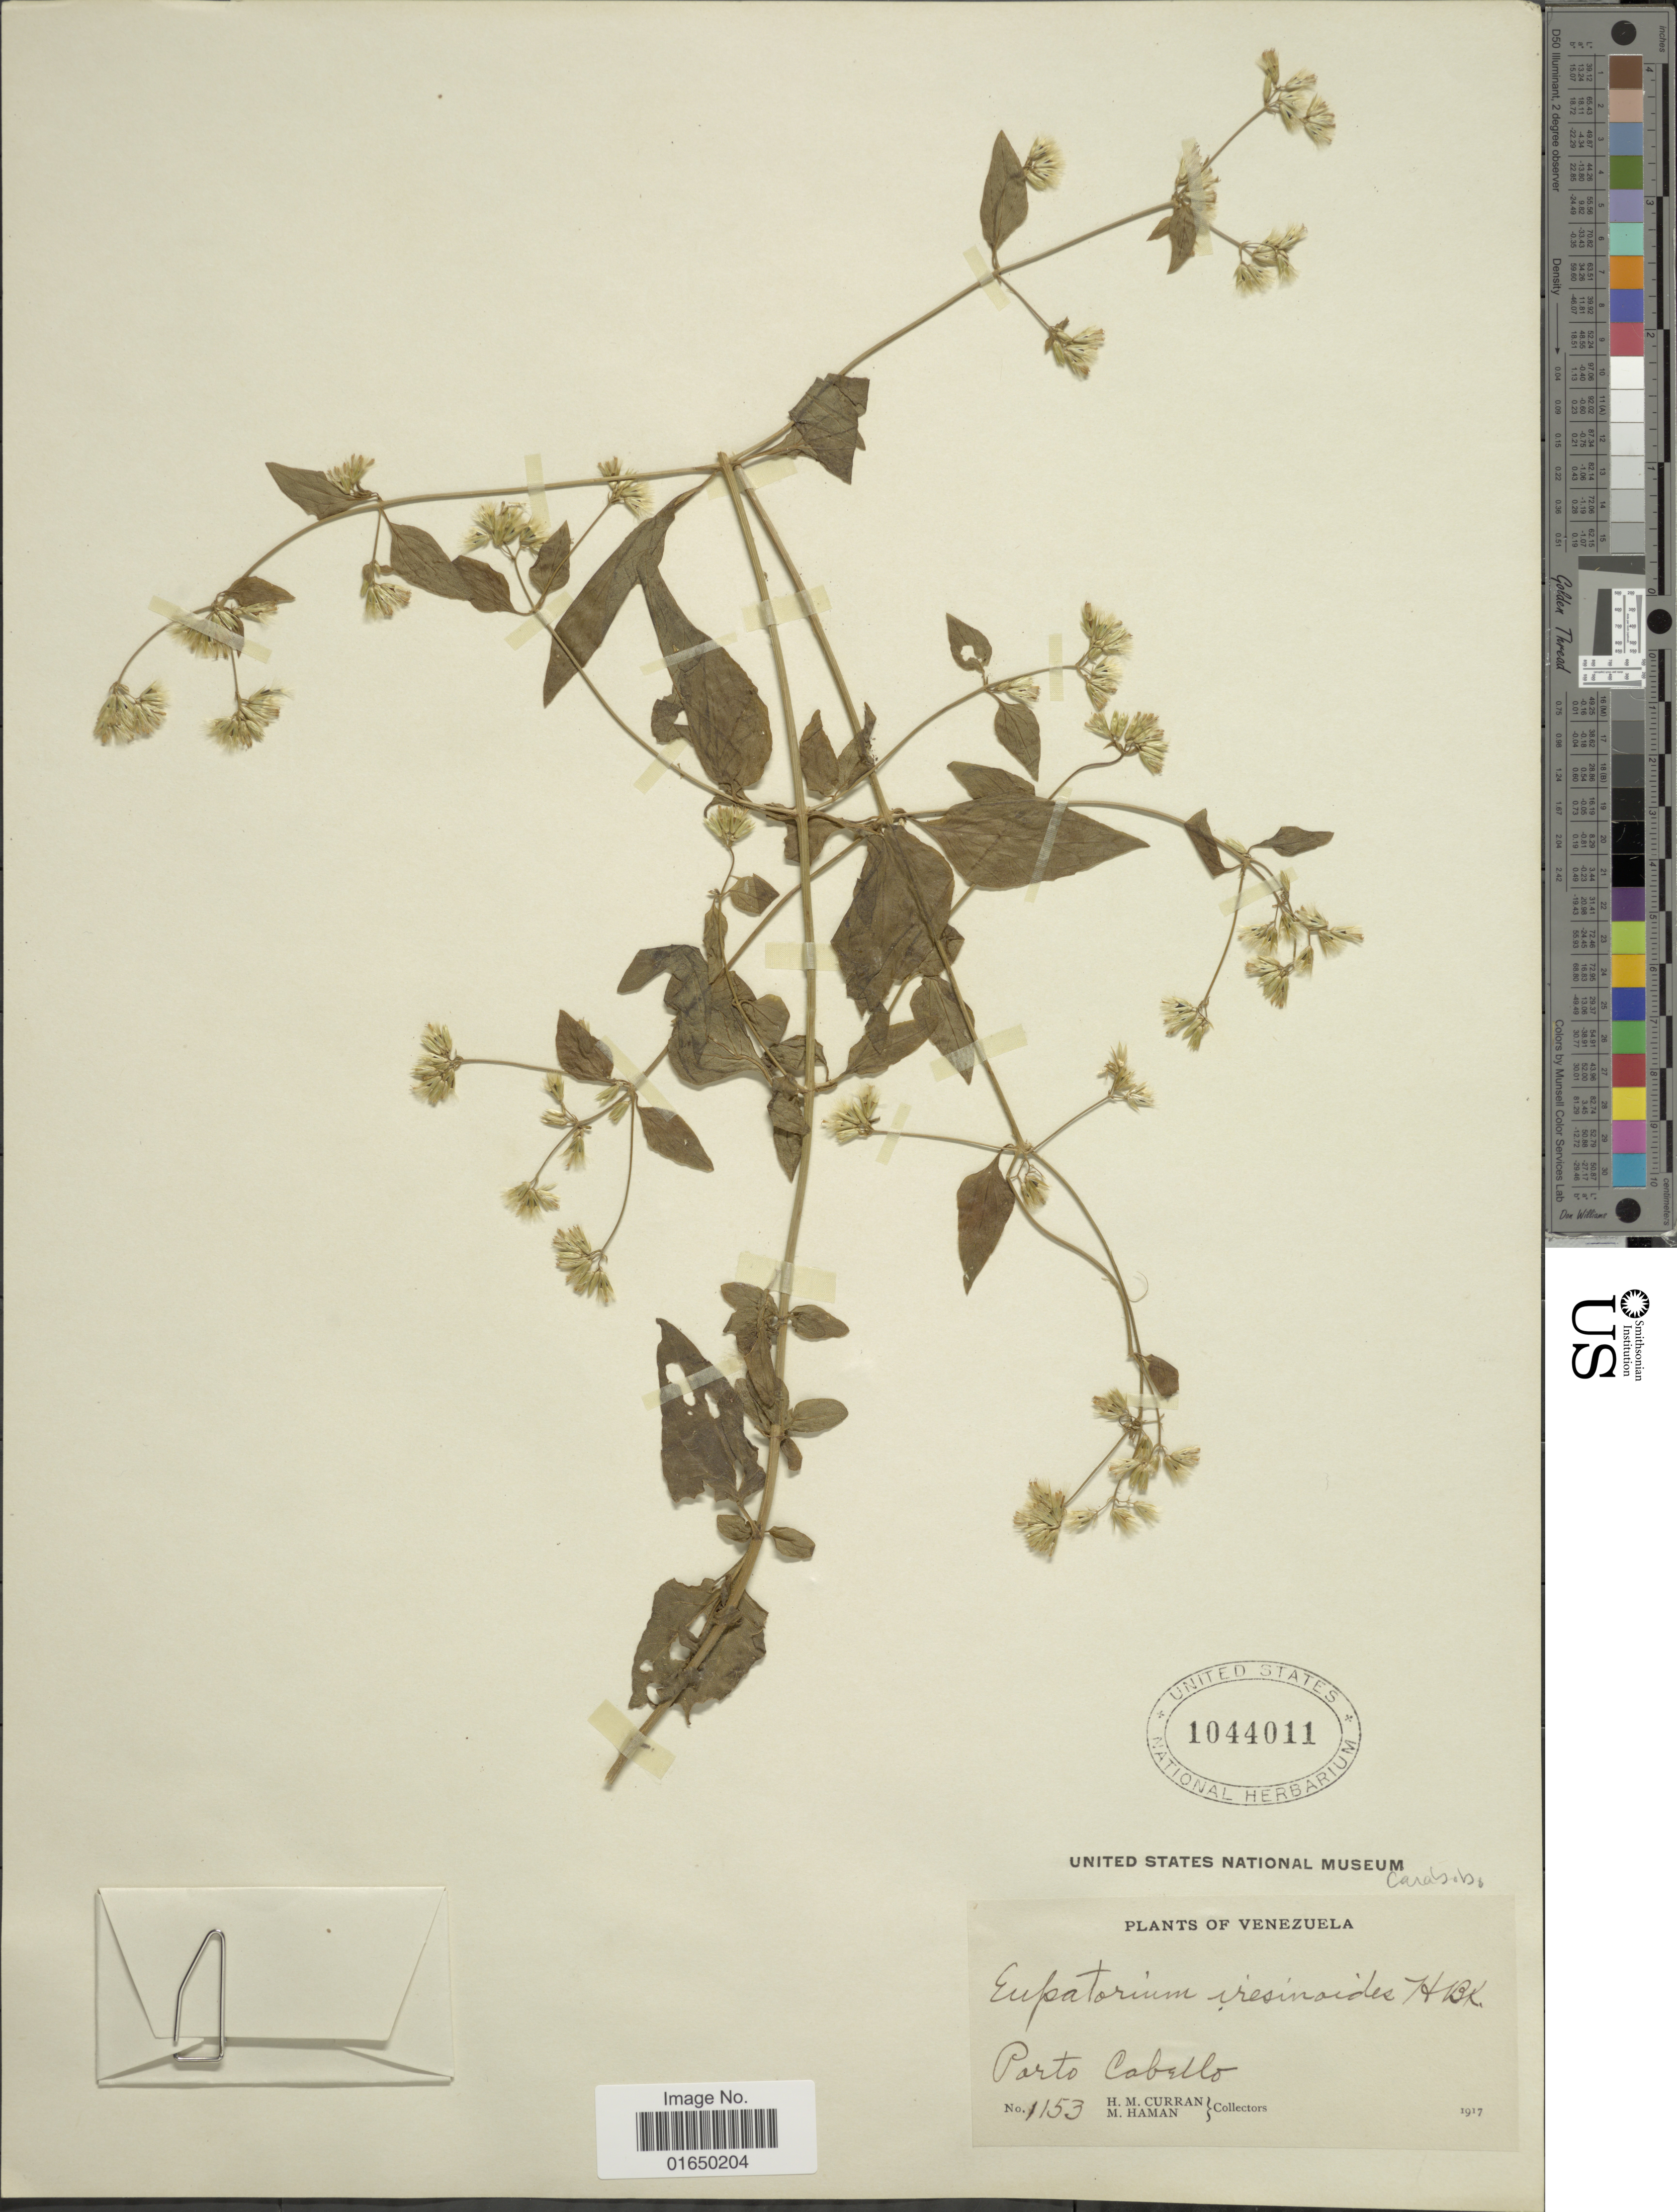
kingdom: Plantae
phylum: Tracheophyta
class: Magnoliopsida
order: Asterales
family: Asteraceae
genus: Condylidium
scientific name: Condylidium iresinoides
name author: (Kunth) R.M. King & H. Rob.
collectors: H. M. Curran & M. Haman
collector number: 1153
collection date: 1917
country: Venezuela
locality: Porto Cabello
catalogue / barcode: US 1044011